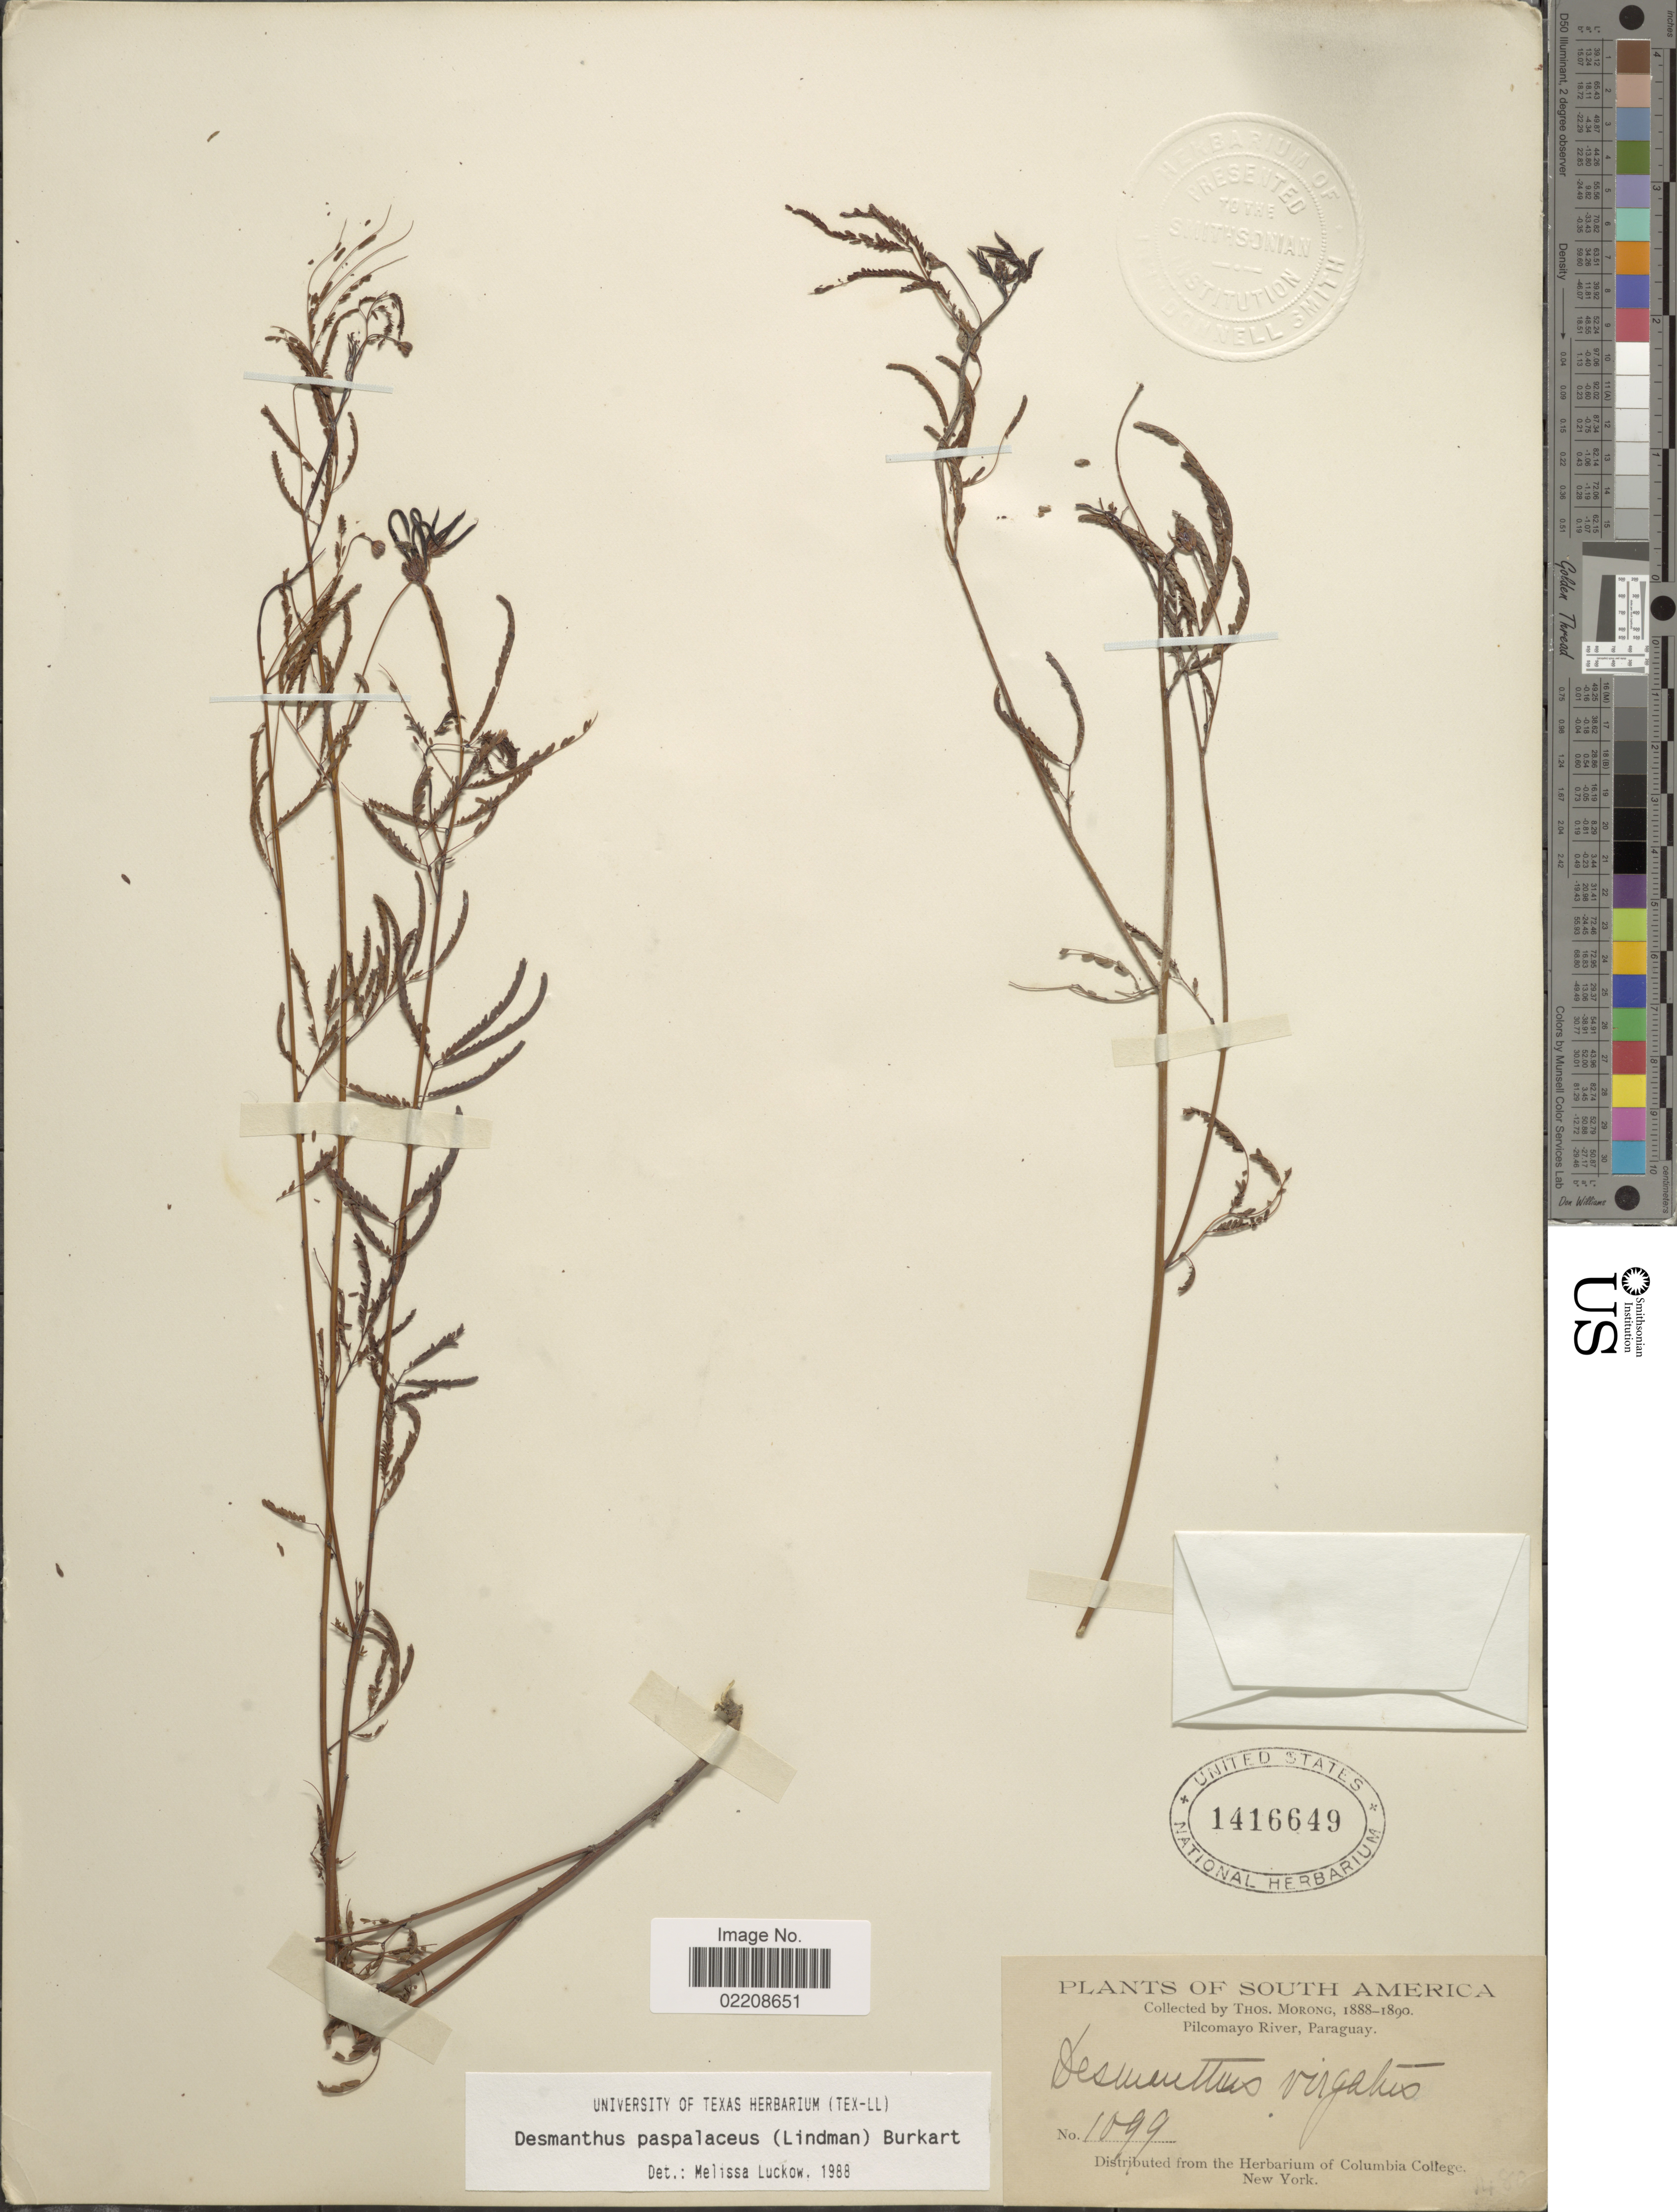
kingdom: Plantae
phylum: Tracheophyta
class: Magnoliopsida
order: Fabales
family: Fabaceae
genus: Desmanthus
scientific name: Desmanthus paspalaceus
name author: (Lindm.) Burkart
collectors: ex herb. T. Morong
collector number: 1099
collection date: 1888/1890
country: Paraguay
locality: Pilcomayo River, Paraguay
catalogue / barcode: US 1416649